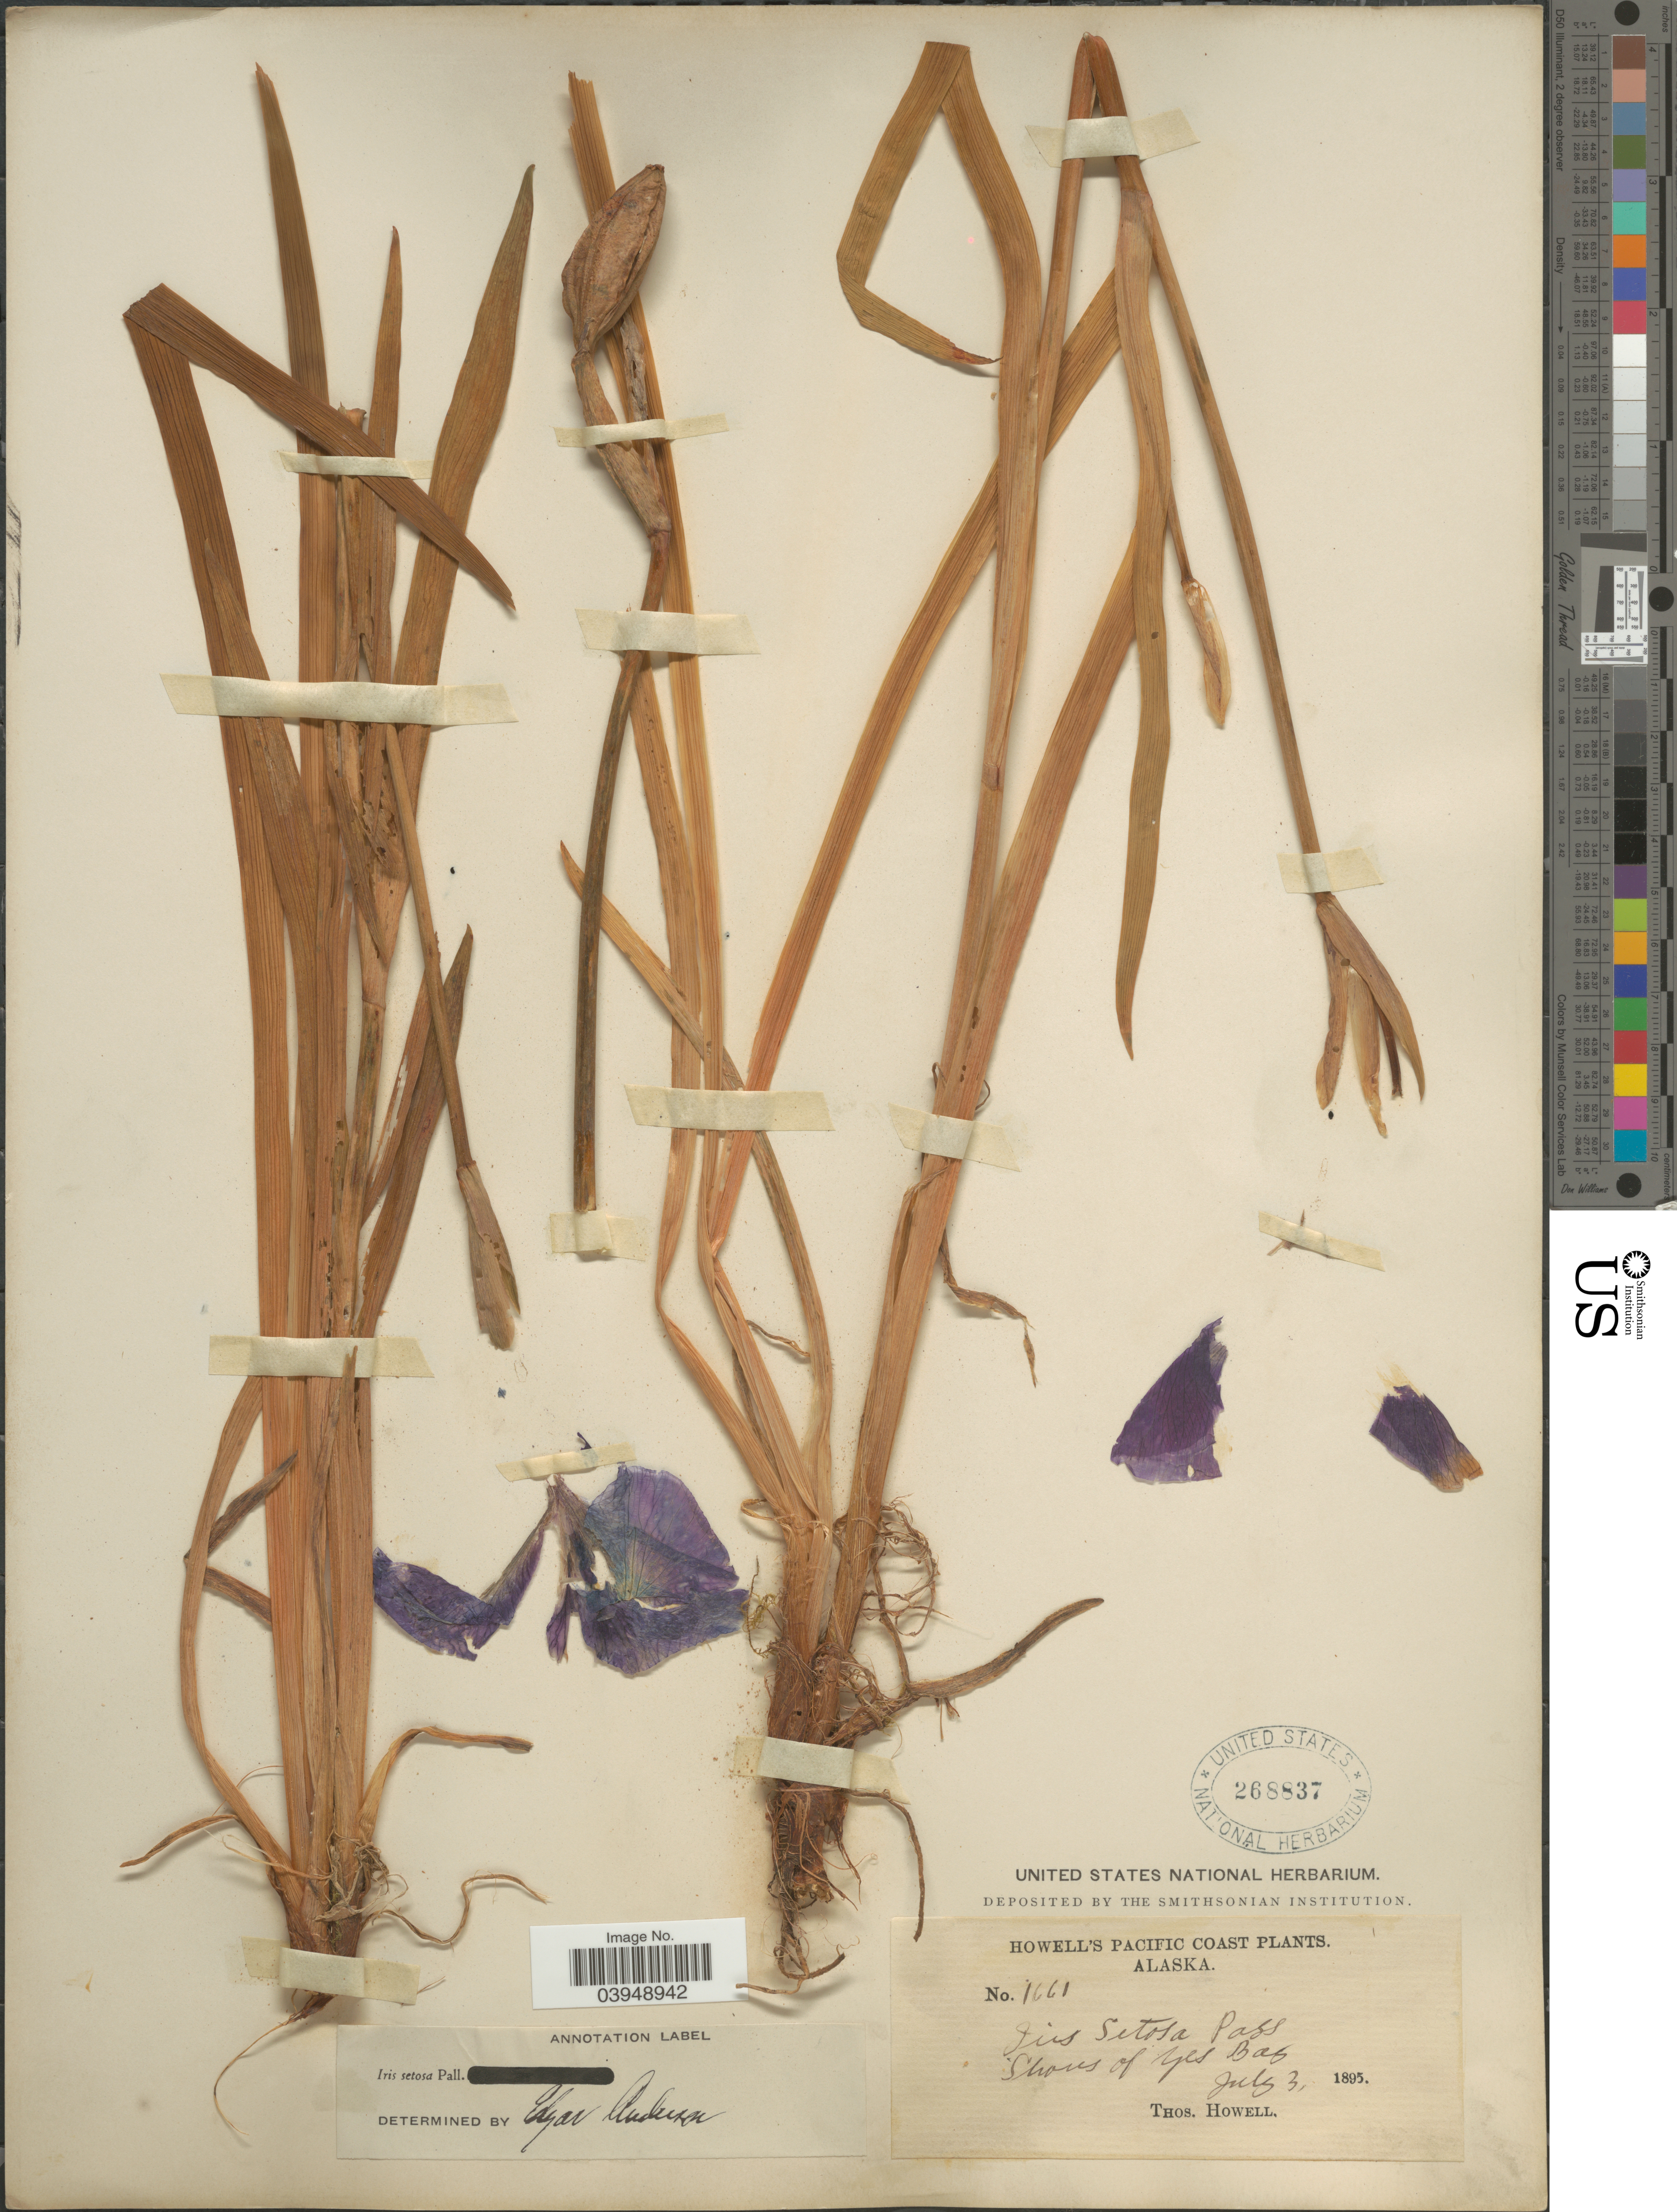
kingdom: Plantae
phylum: Tracheophyta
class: Liliopsida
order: Asparagales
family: Iridaceae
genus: Iris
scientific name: Iris setosa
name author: Pall. ex Link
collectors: T. Howell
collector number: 1661*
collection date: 1895-07-03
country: United States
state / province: Alaska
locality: Pacific Coast. Shores of Yes Bay.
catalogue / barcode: US 268837